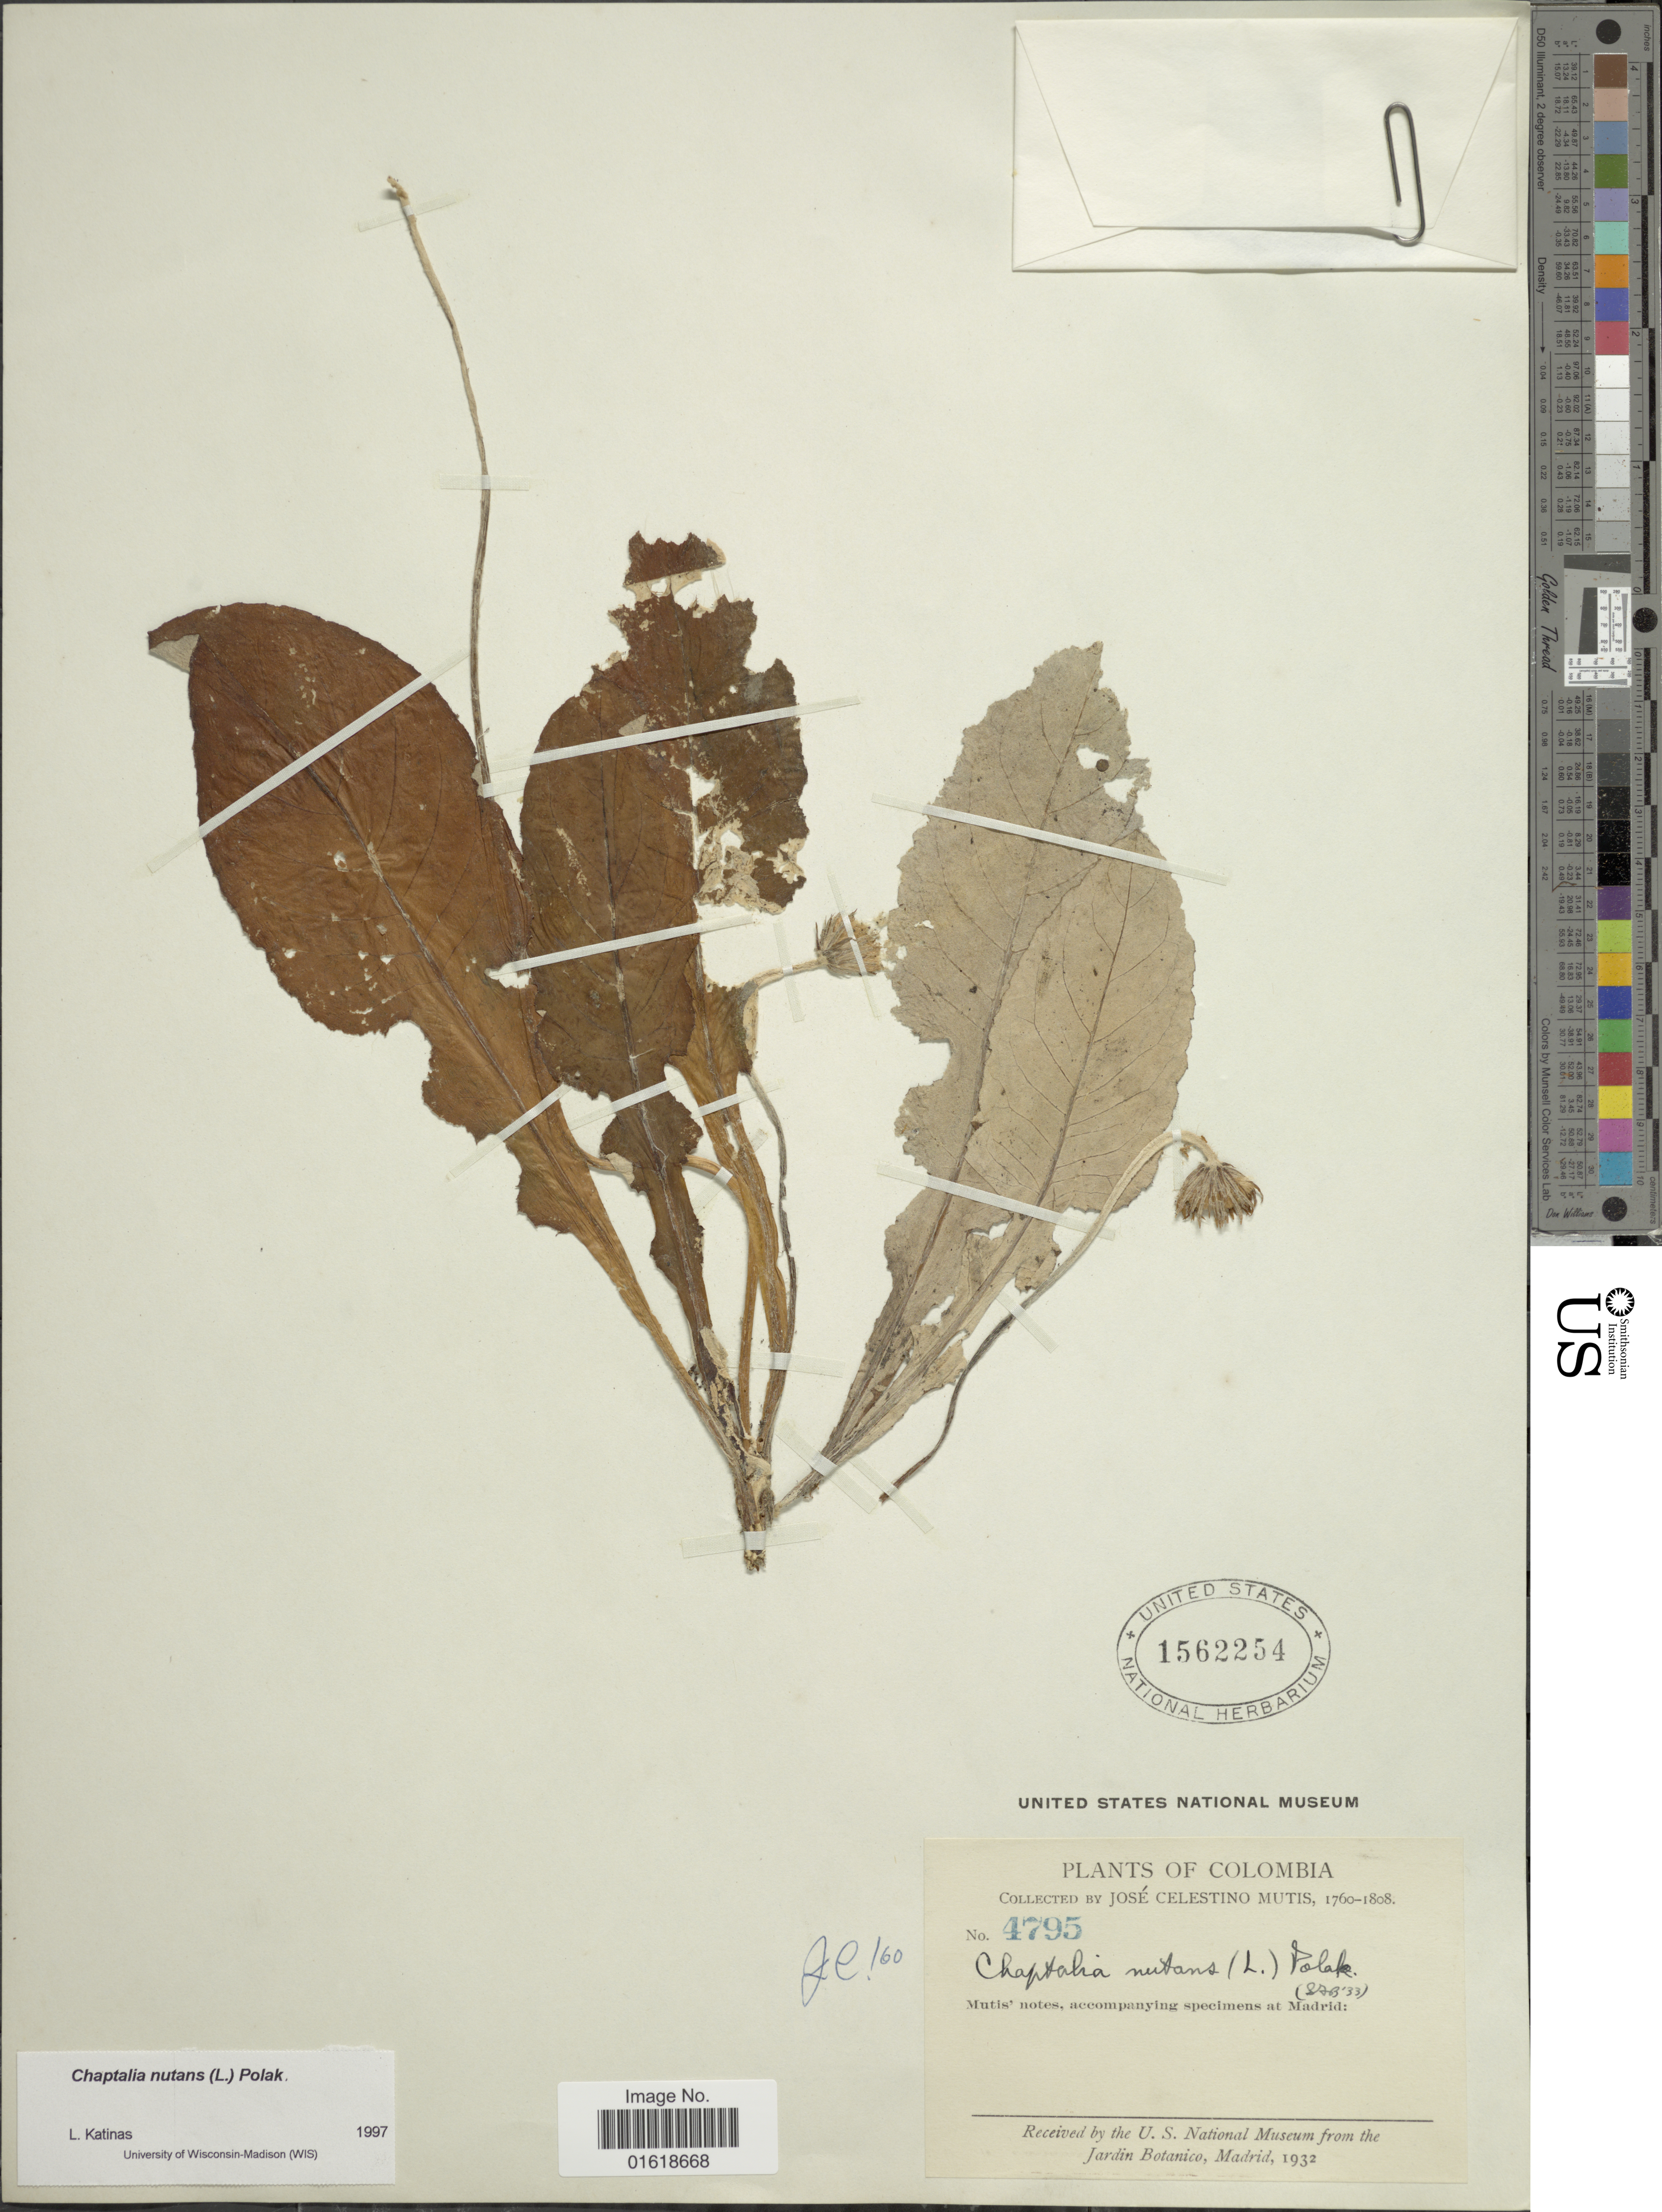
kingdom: Plantae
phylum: Tracheophyta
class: Magnoliopsida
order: Asterales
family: Asteraceae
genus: Chaptalia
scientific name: Chaptalia nutans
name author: (L.) Pol.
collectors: J. C. B. Mutis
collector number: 4795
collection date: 1760/1808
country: Colombia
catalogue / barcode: US 1562254